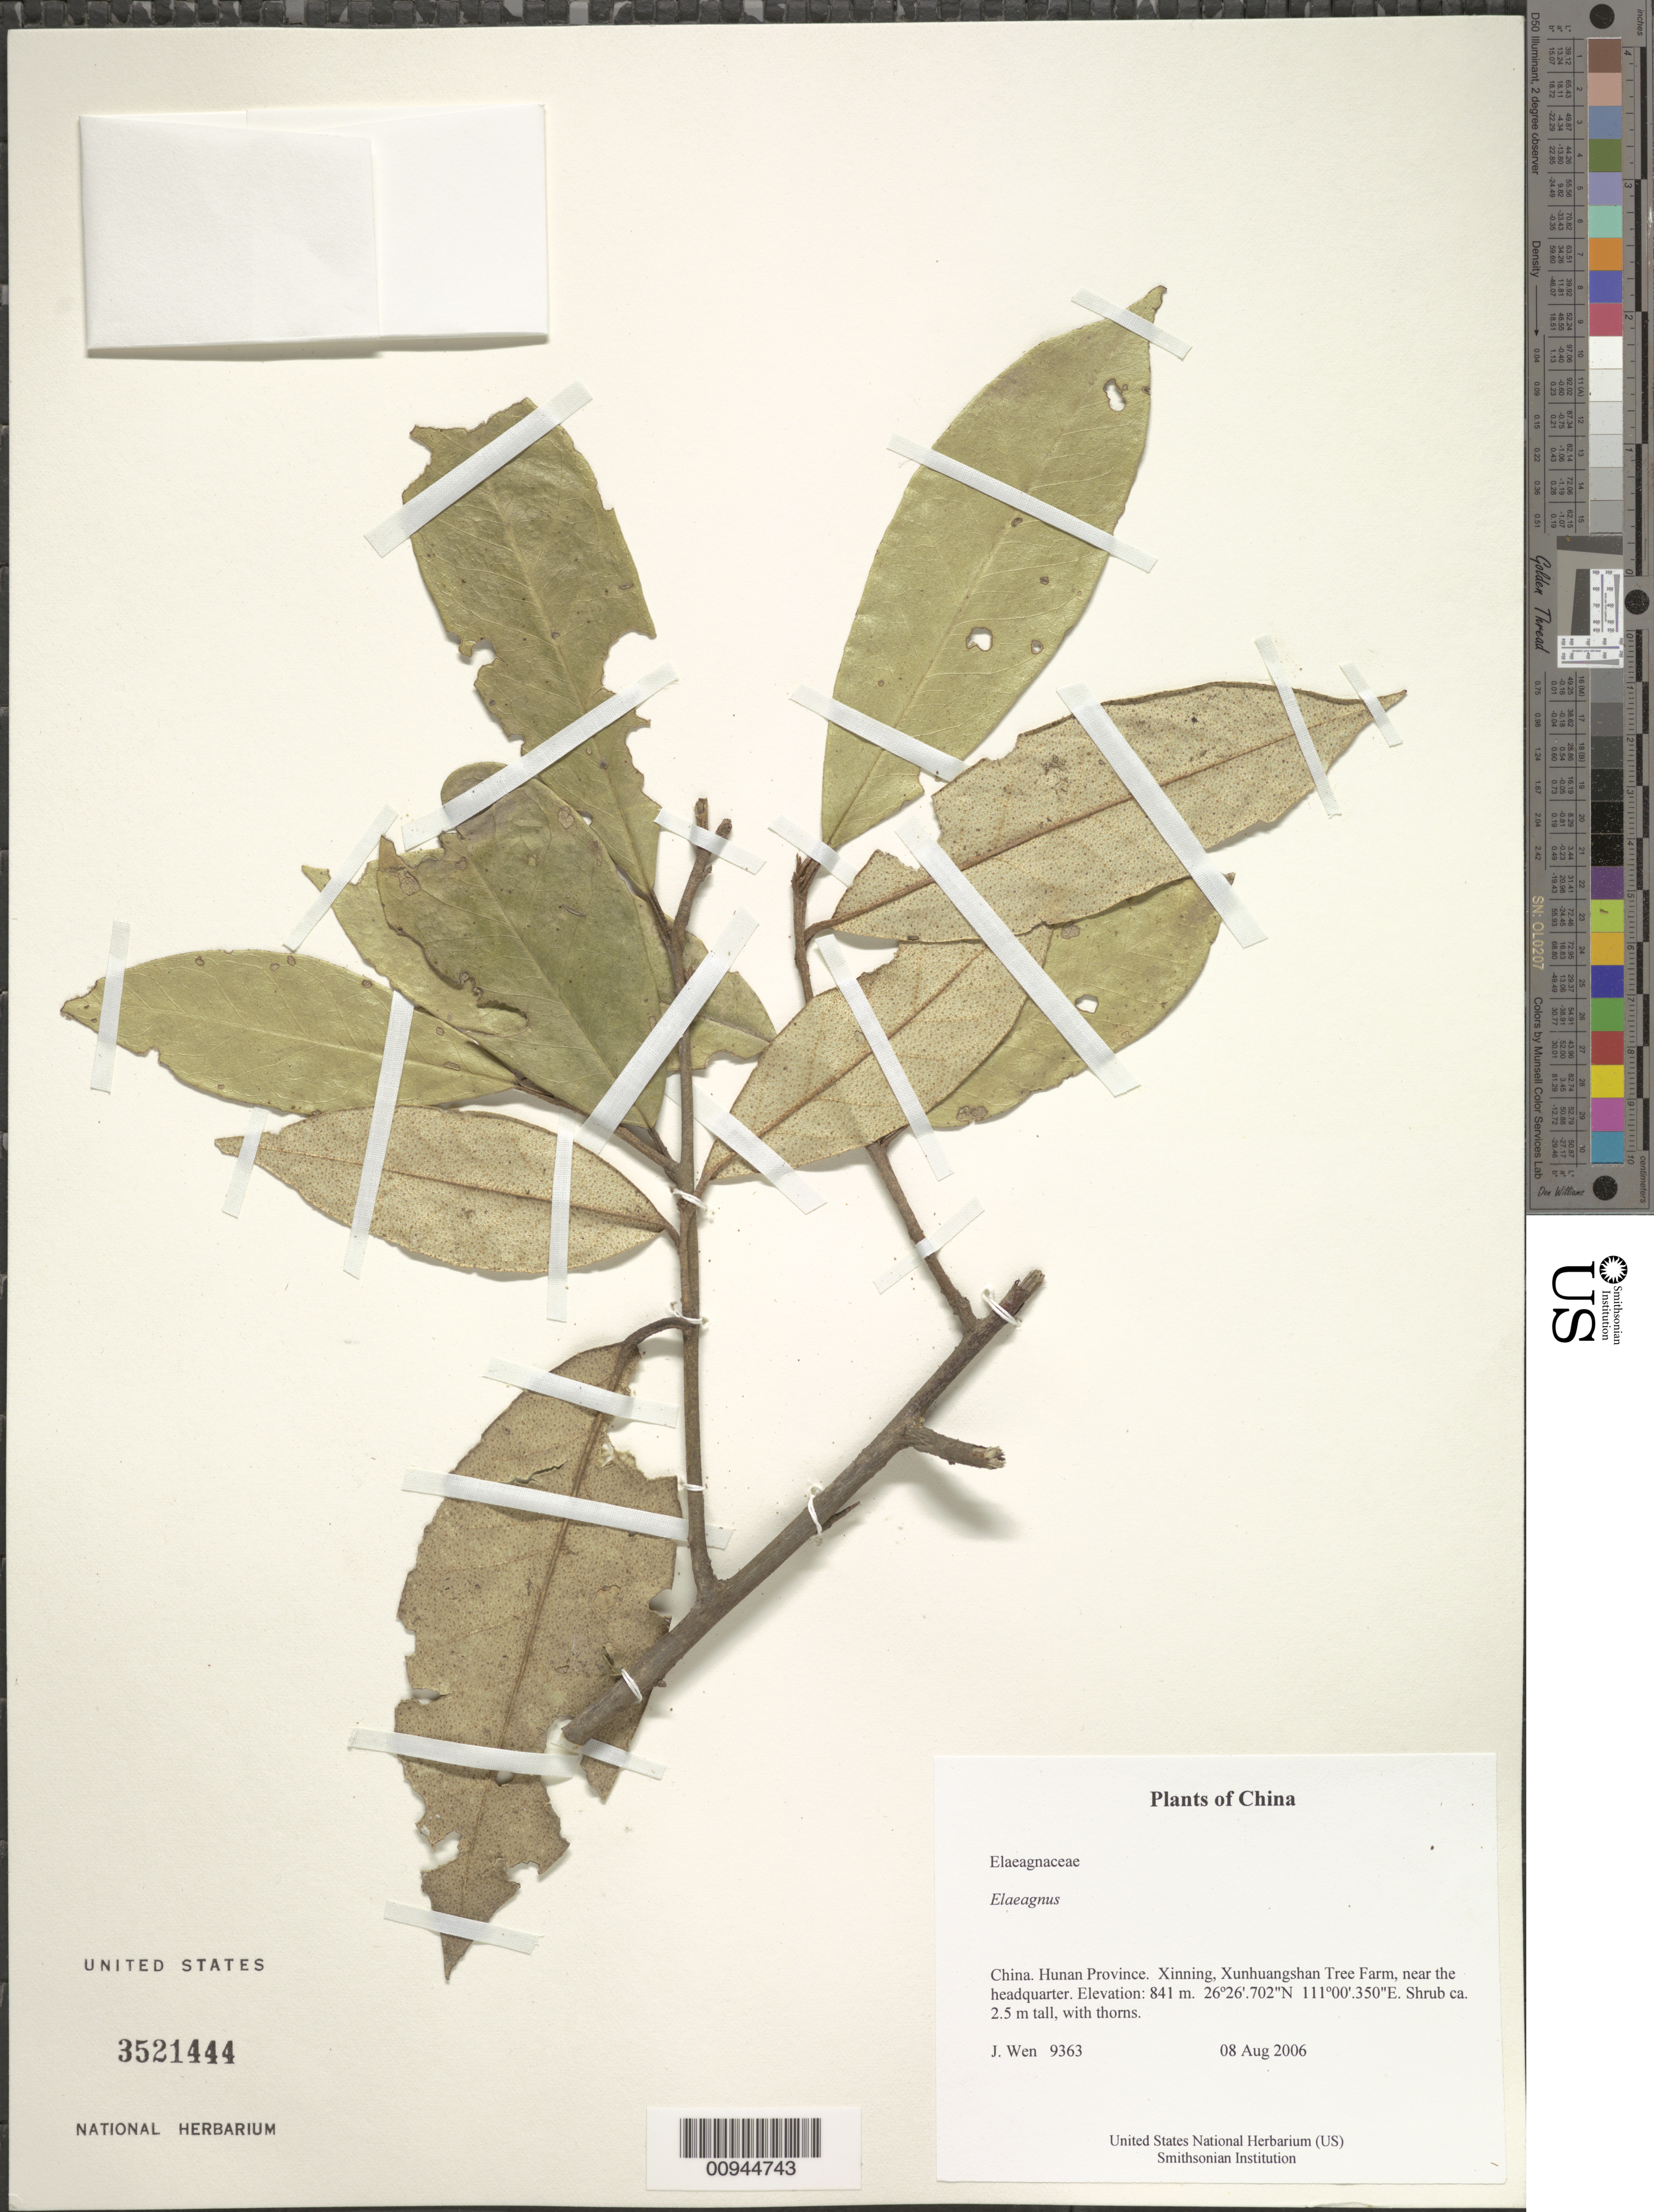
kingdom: Plantae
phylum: Tracheophyta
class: Magnoliopsida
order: Rosales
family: Elaeagnaceae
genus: Elaeagnus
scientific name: Elaeagnus sp.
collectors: J. Wen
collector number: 9363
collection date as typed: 08 Aug 2006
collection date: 2006-08-08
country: China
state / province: Hunan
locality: Xinning, Xunhuangshan Tree Farm, near the headquarter.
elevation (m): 841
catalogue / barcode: US 3521444